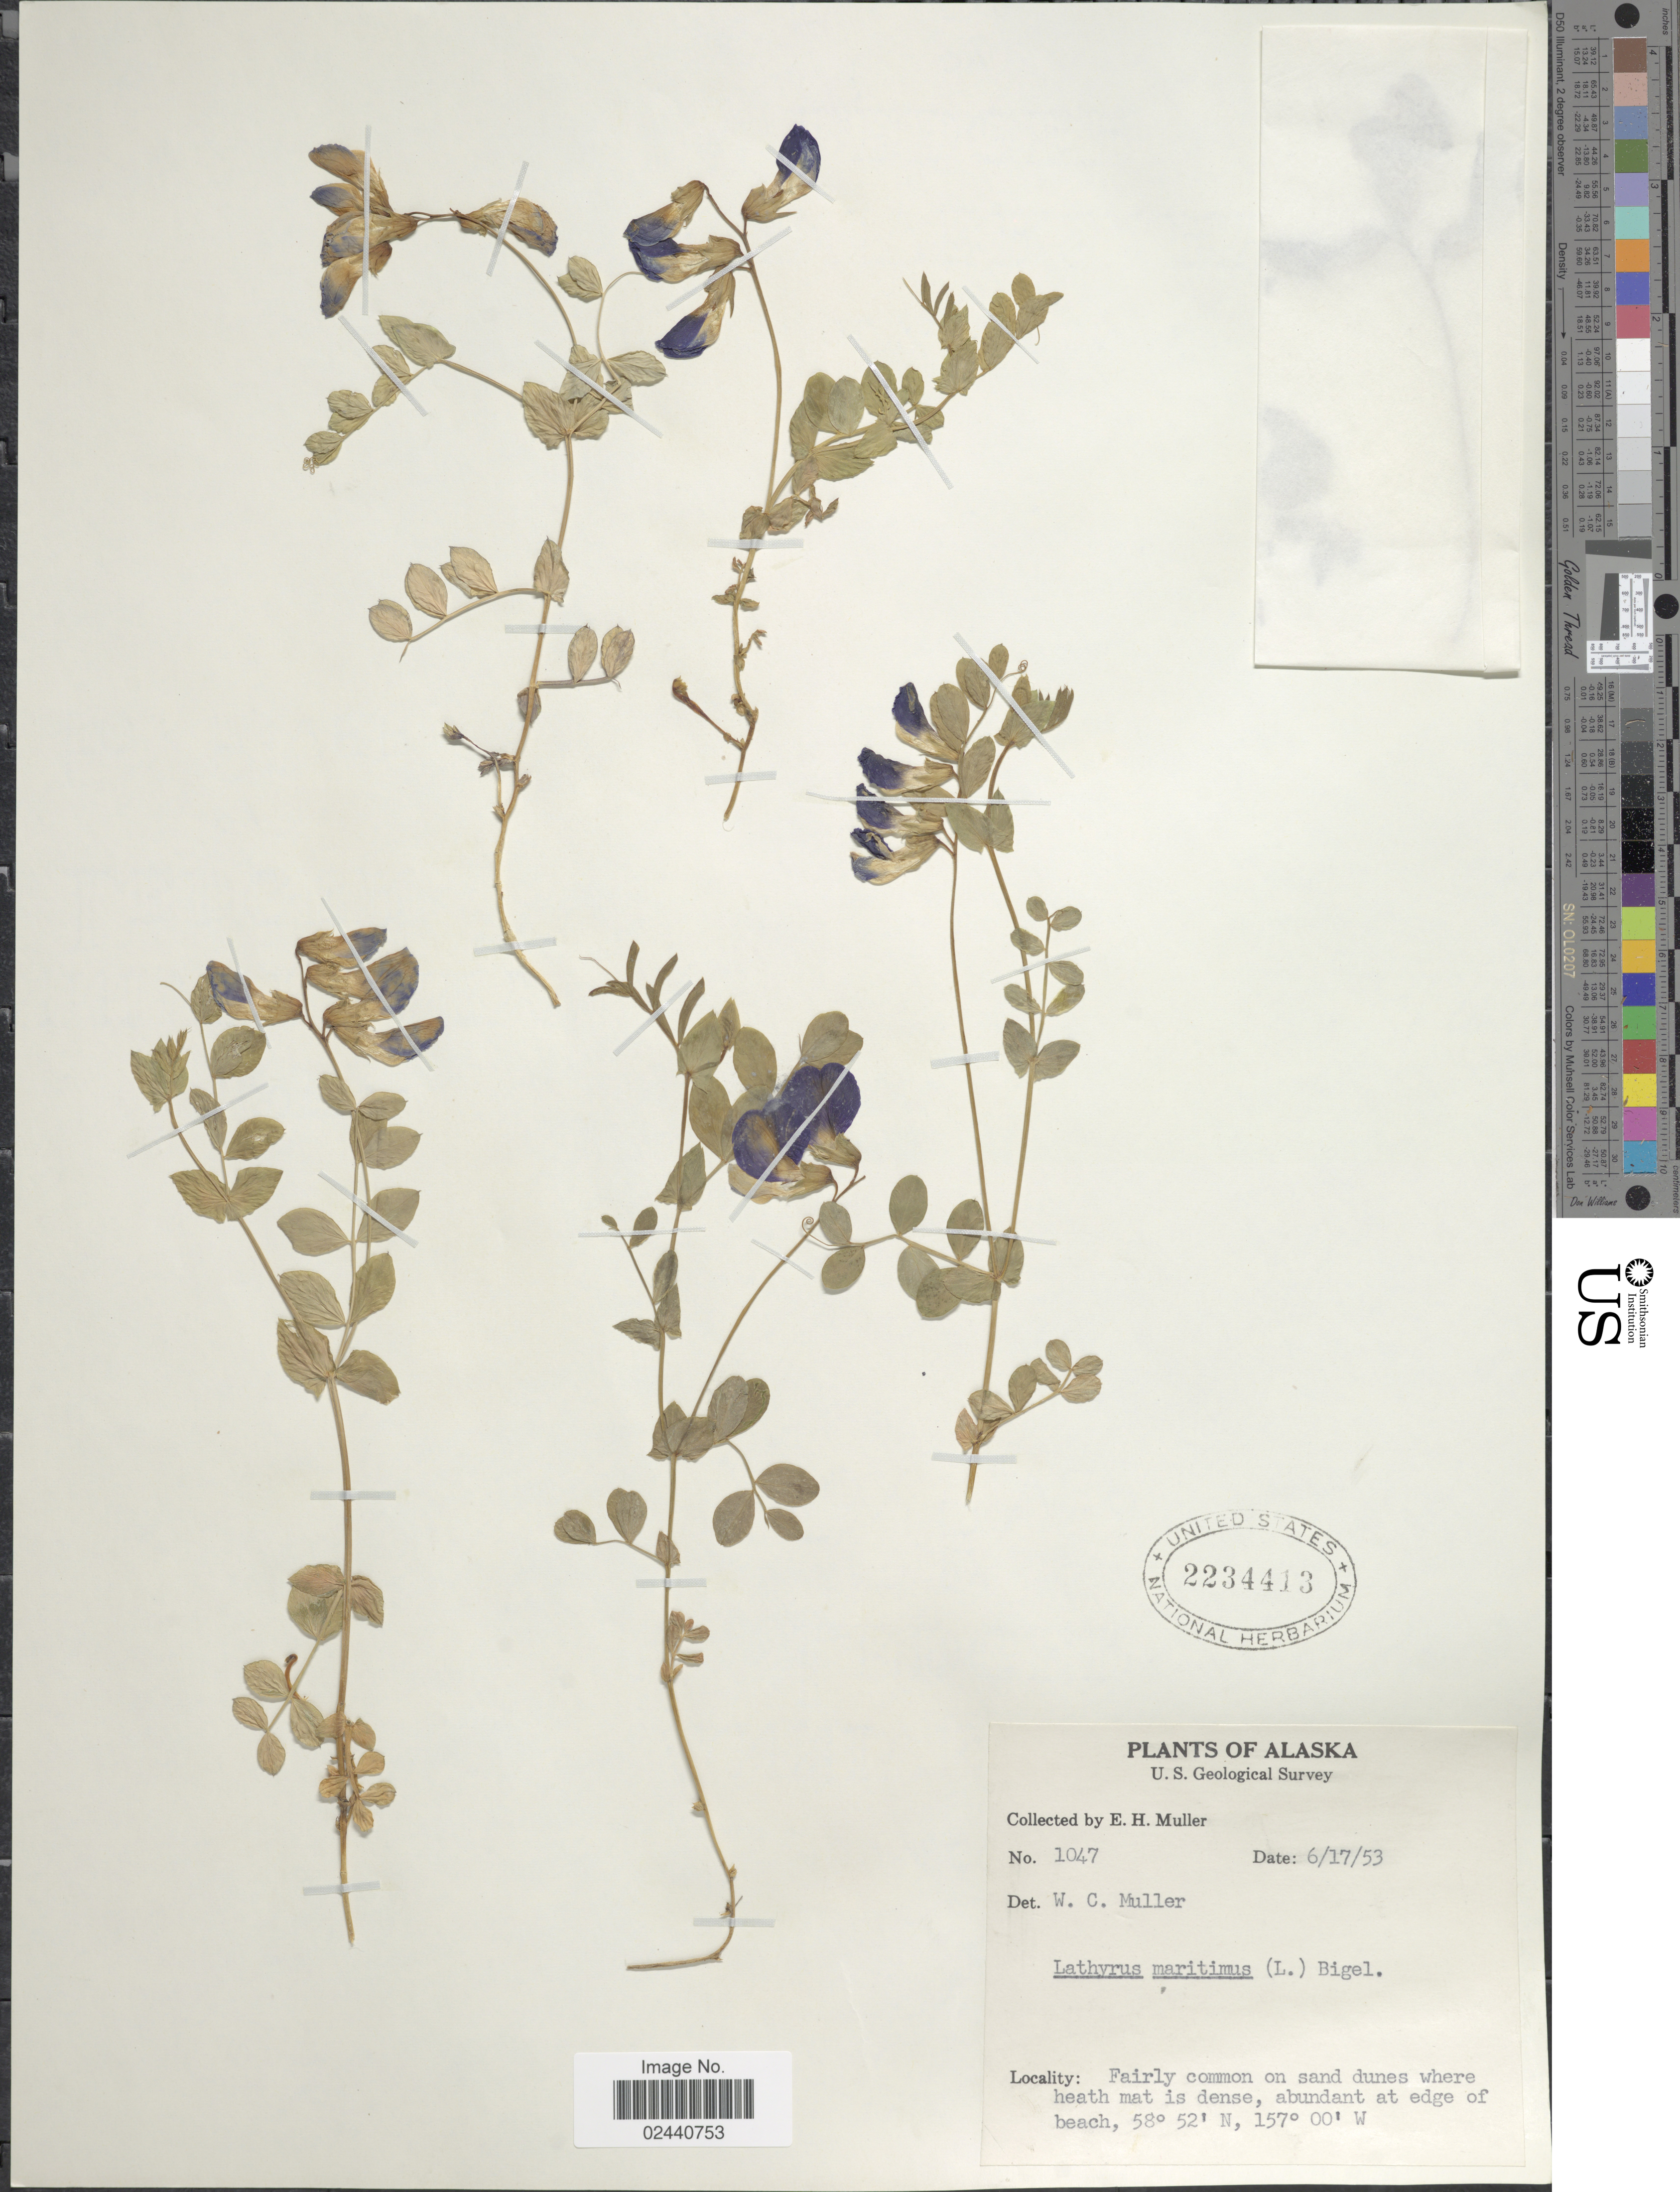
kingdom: Plantae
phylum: Tracheophyta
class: Magnoliopsida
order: Fabales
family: Fabaceae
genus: Lathyrus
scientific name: Lathyrus japonicus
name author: Willd.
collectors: E. H. Muller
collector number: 1047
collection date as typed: Transcribed d/m/y: 17/6/53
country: United States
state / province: Alaska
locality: Edge of beach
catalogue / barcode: US 2234413